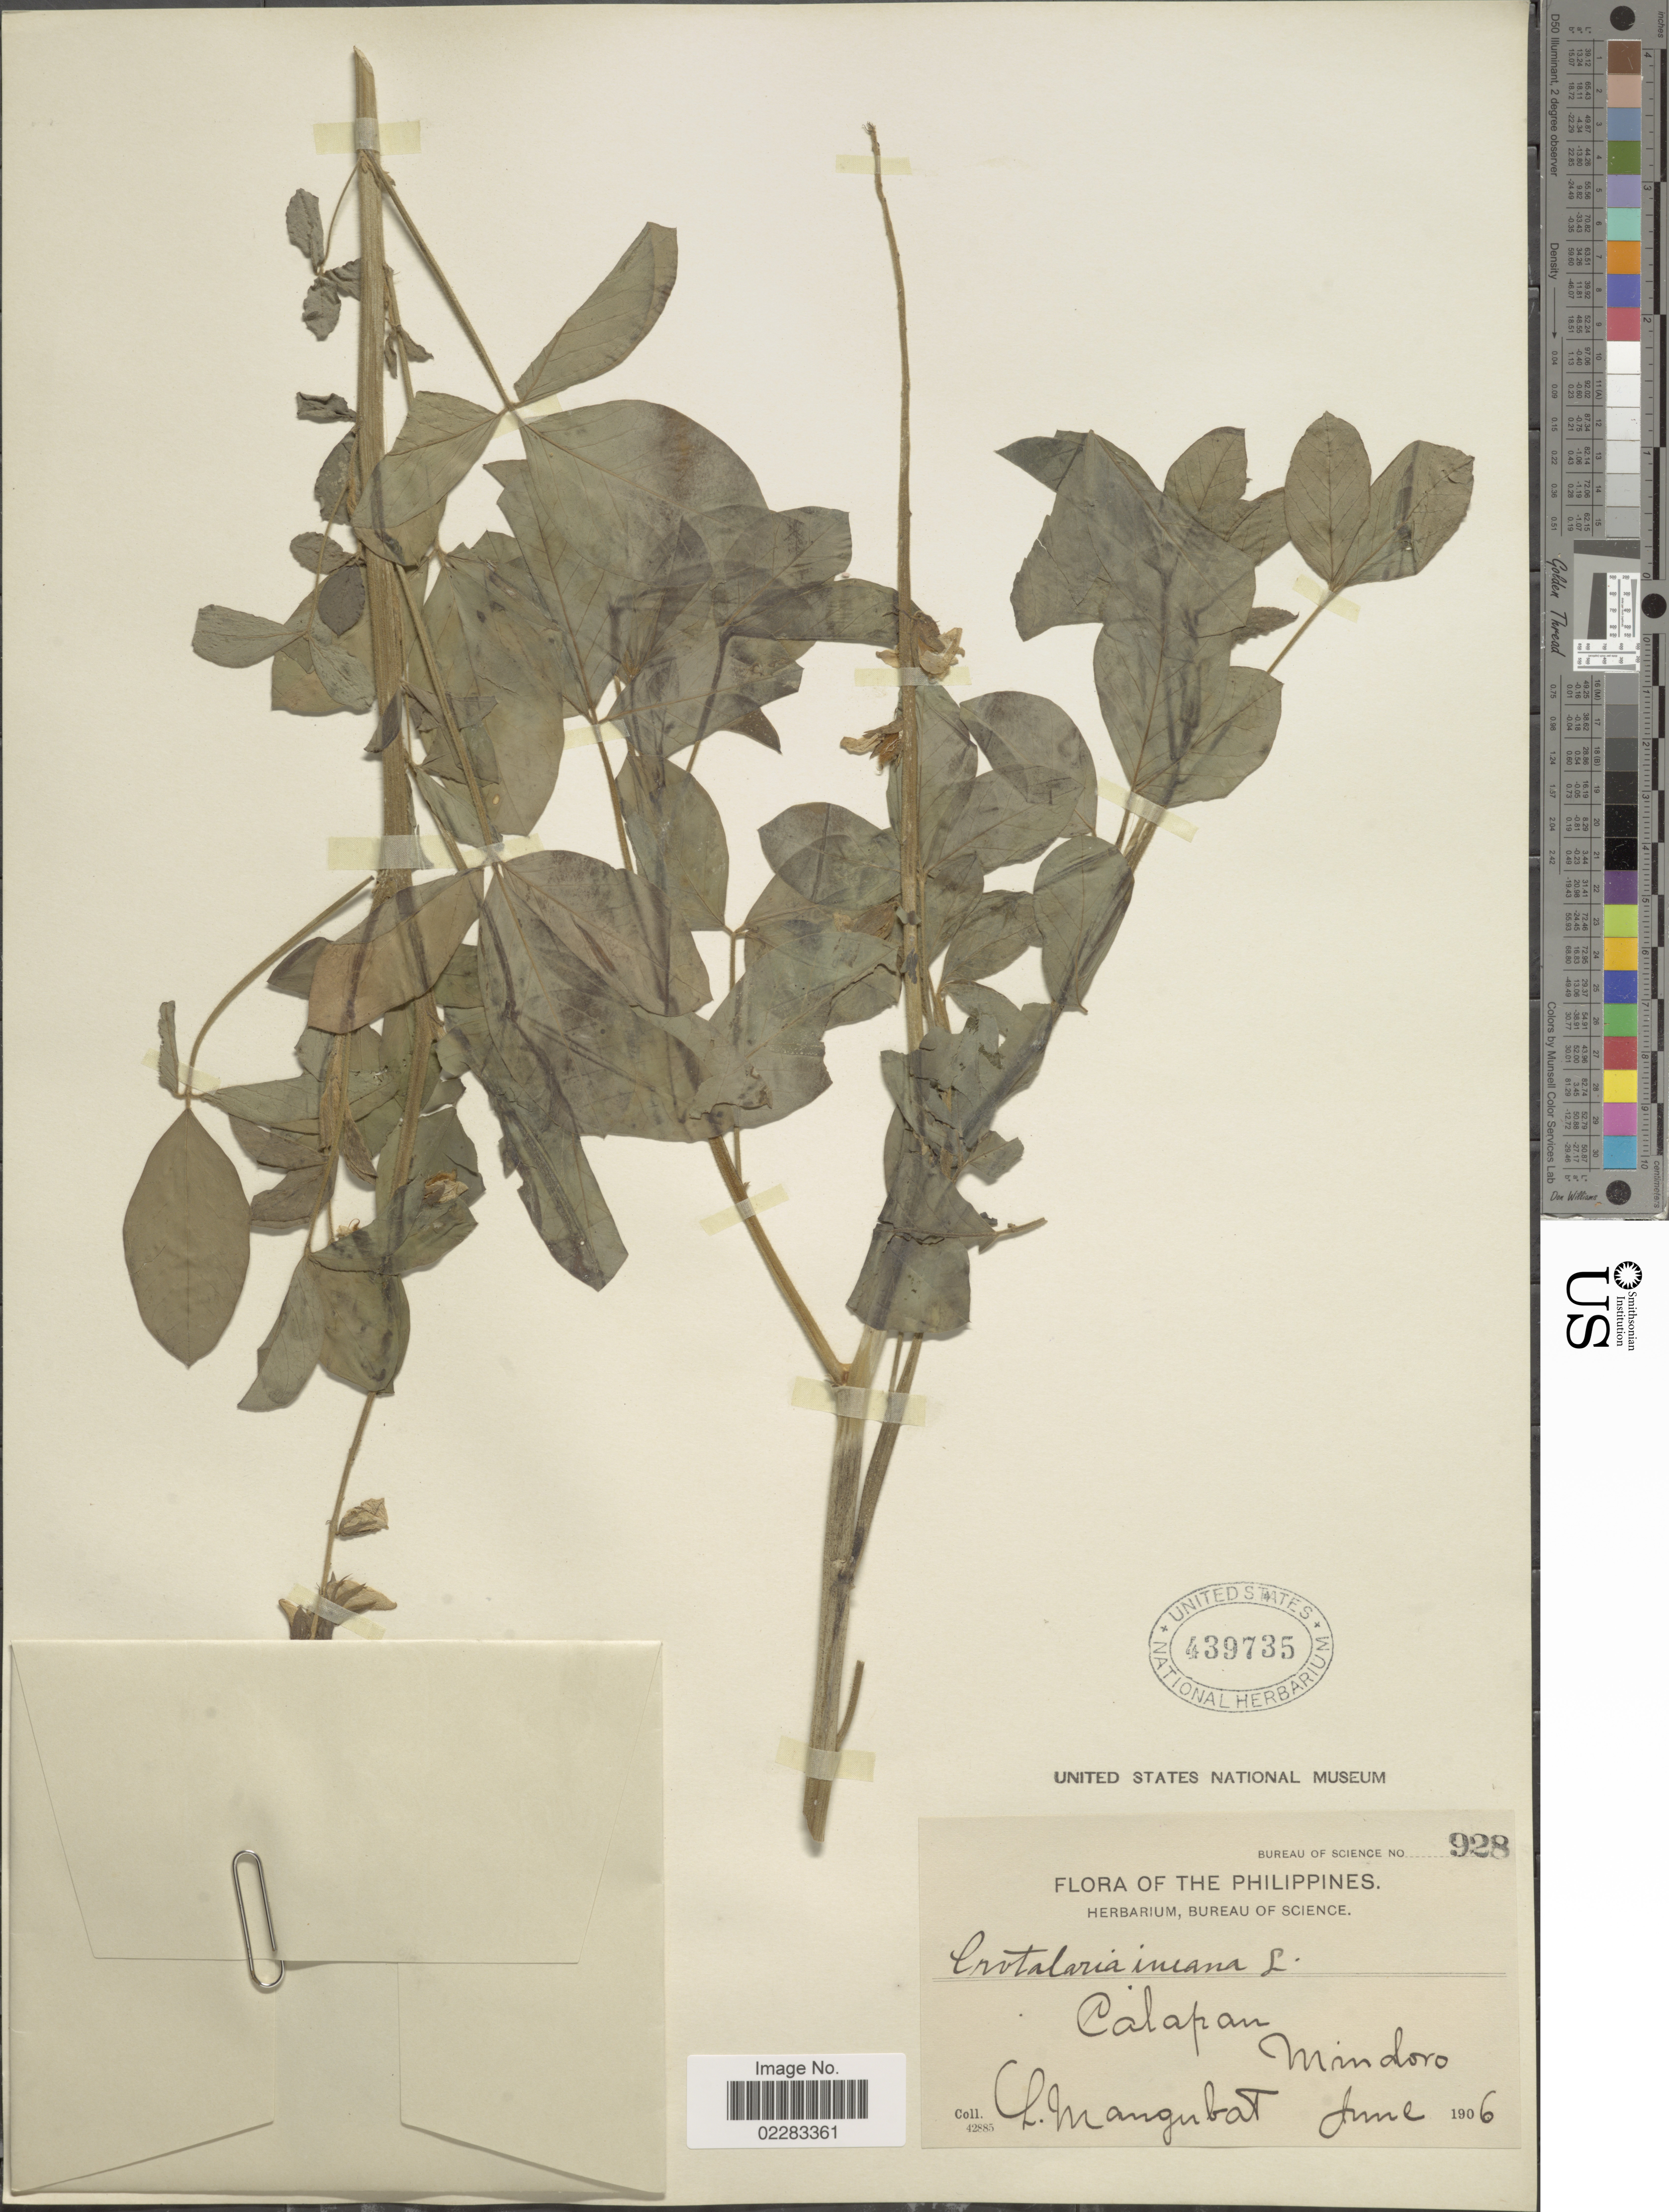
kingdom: Plantae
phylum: Tracheophyta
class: Magnoliopsida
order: Fabales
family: Fabaceae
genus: Crotalaria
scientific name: Crotalaria incana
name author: L.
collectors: L. Mangubat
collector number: Bureau of Science 928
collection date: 1906-06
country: Philippines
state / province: Mimaropa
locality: Calapan, Mindoro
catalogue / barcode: US 439735